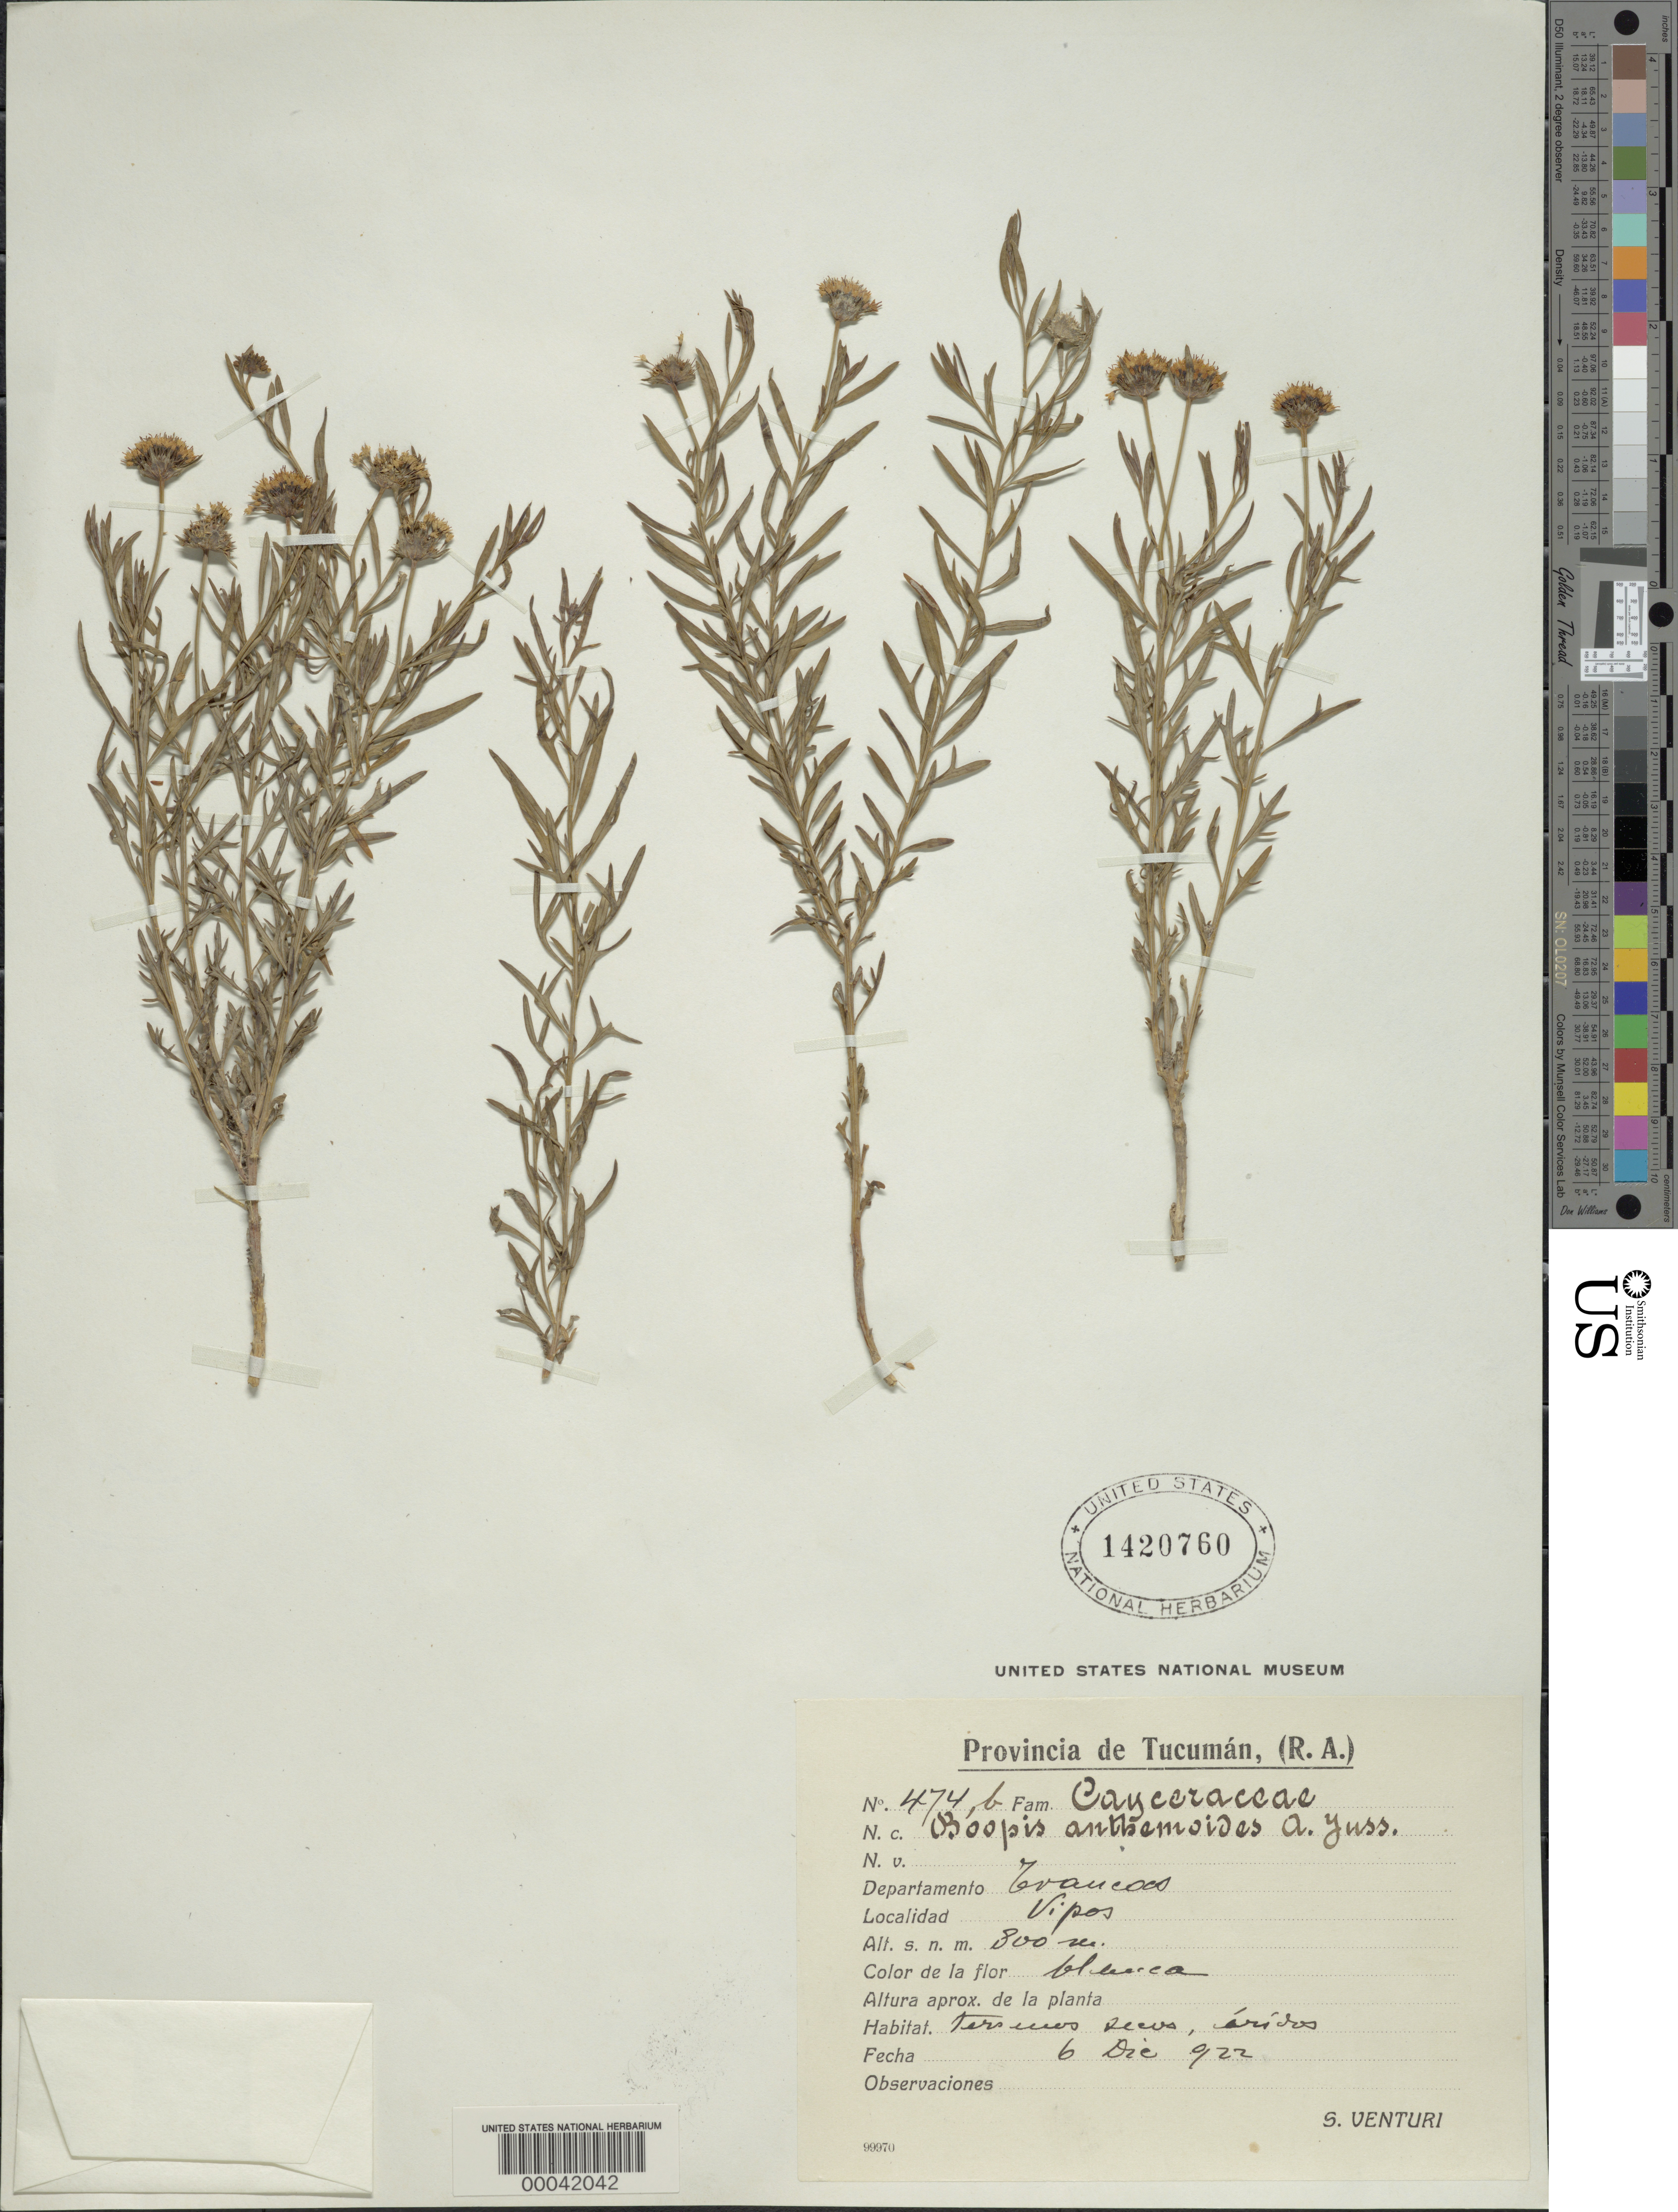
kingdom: Plantae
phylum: Tracheophyta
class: Magnoliopsida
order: Asterales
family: Calyceraceae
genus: Boopis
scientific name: Boopis anthemoides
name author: Juss.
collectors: S. Venturi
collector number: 474b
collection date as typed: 06 Dec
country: Argentina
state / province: Tucumán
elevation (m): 800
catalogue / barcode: US 1420760